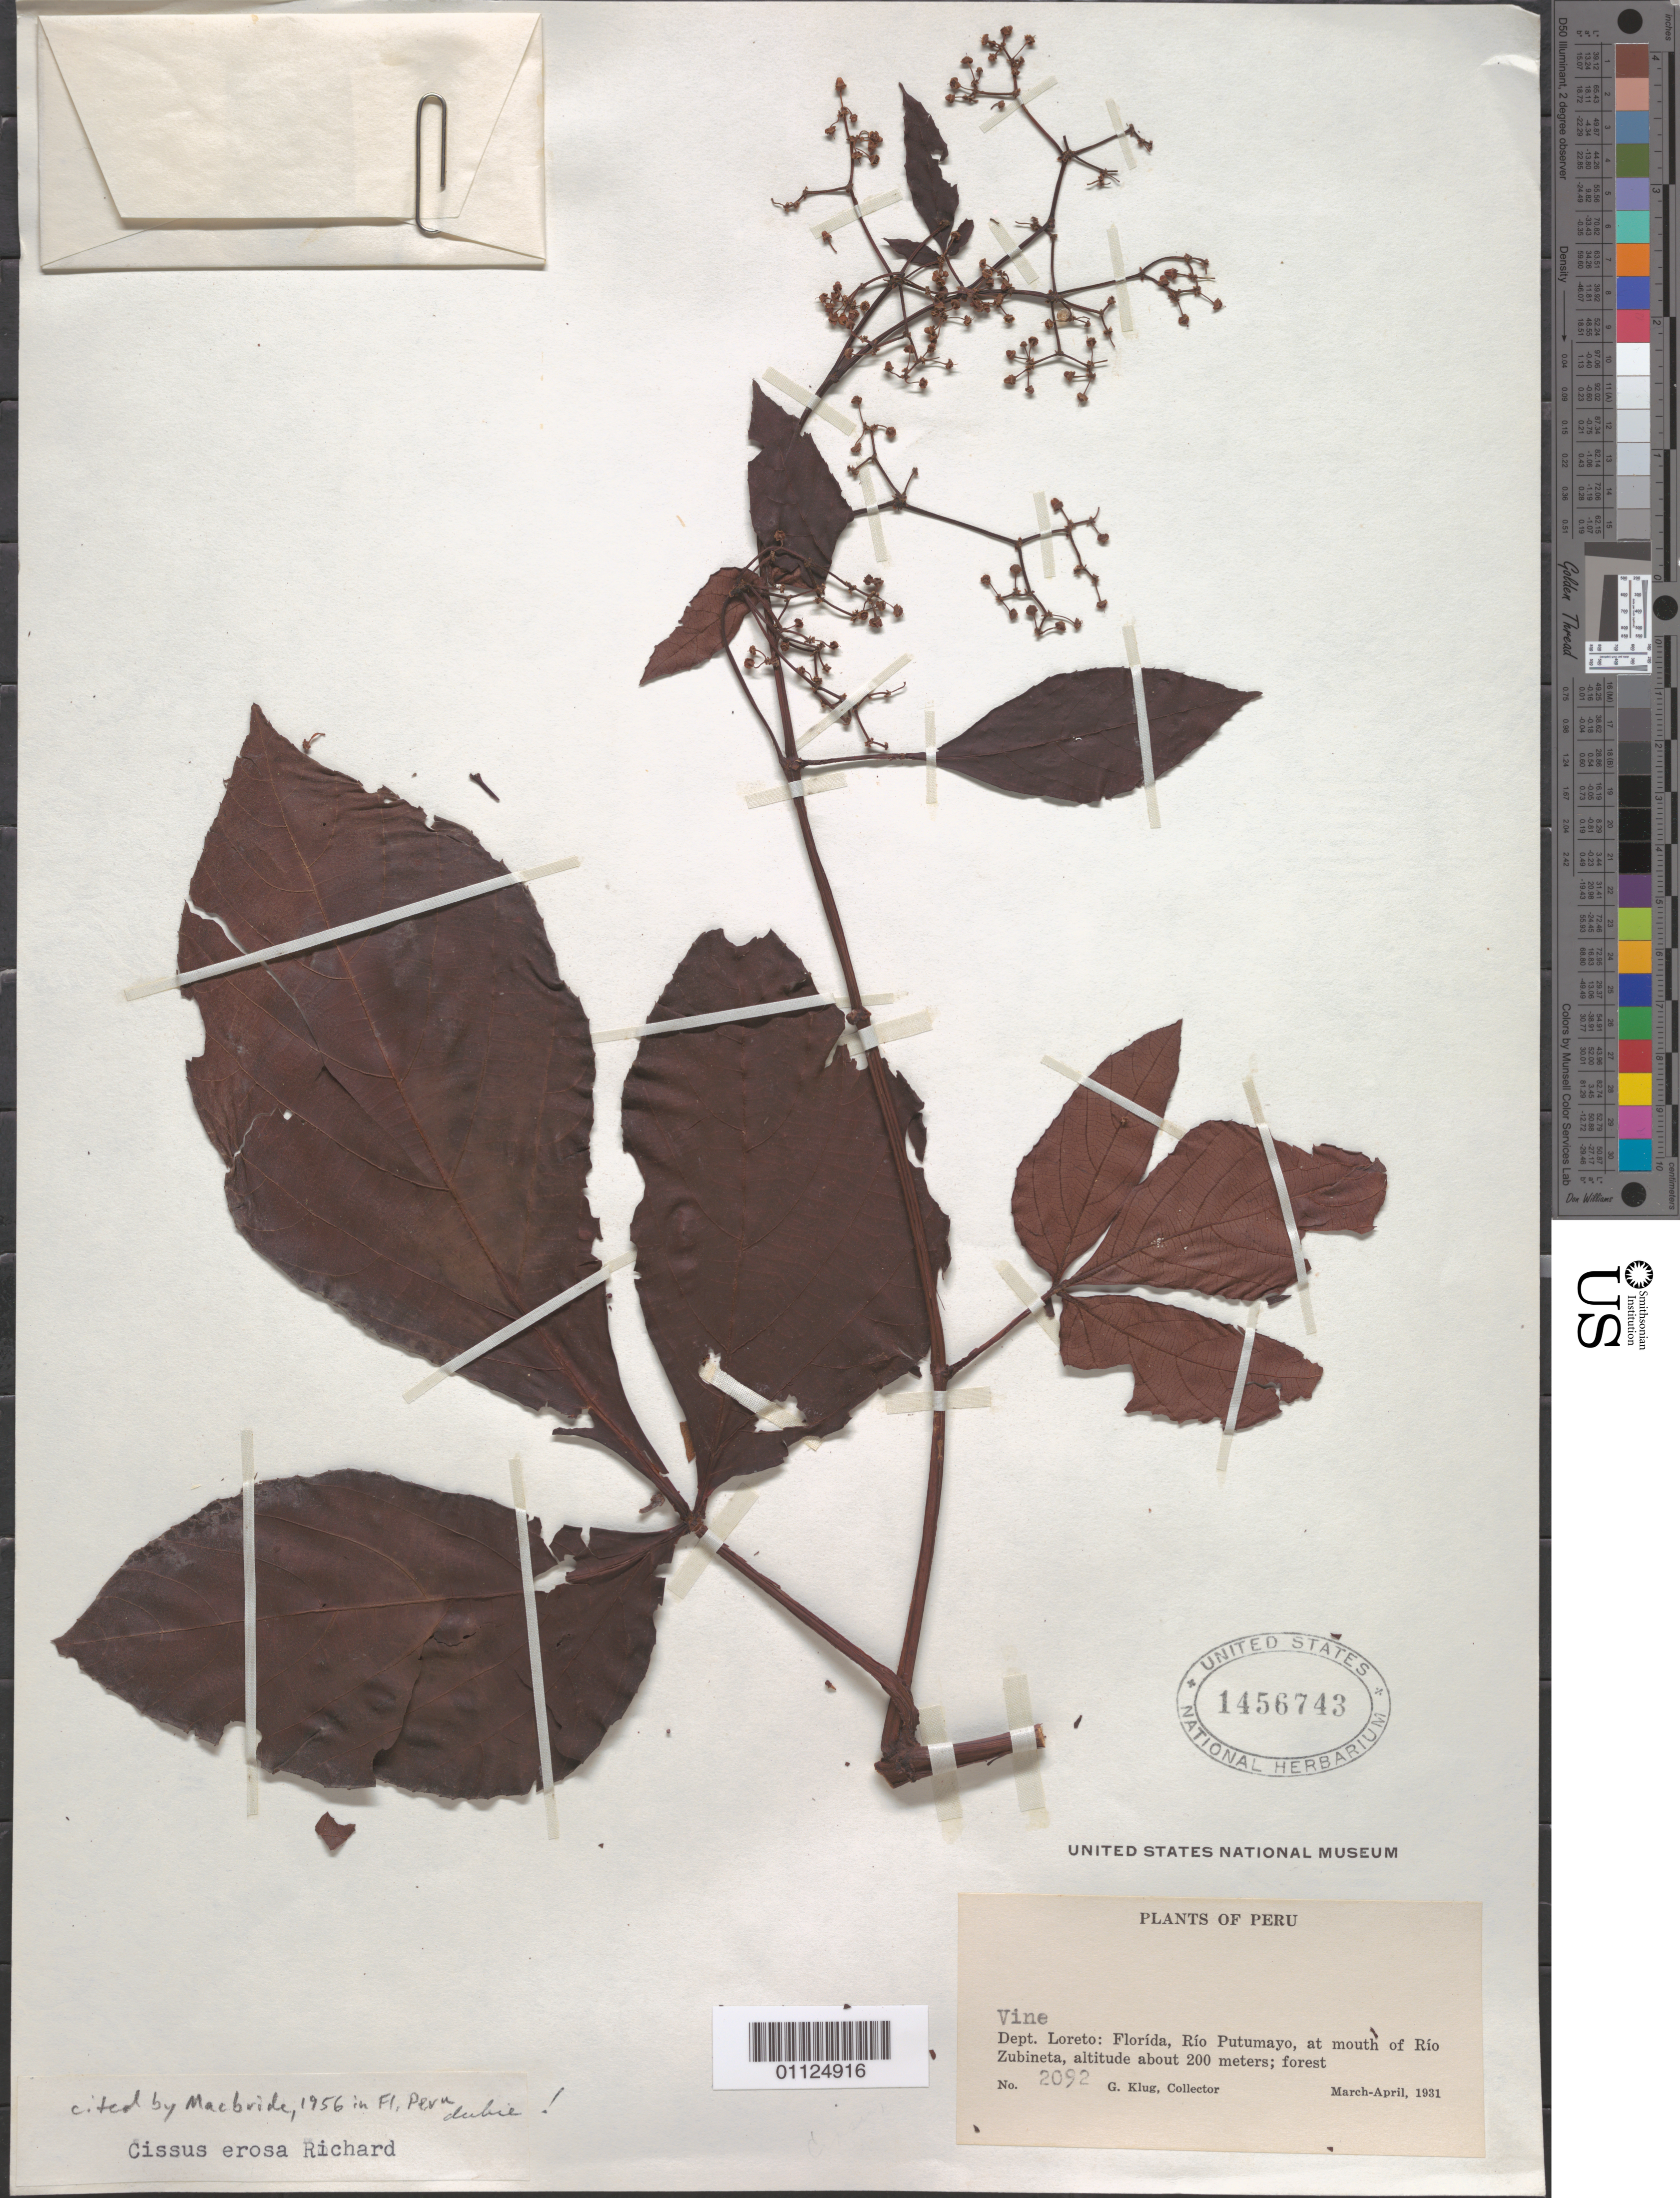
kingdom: Plantae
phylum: Tracheophyta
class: Magnoliopsida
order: Vitales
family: Vitaceae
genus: Cissus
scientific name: Cissus erosa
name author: Rich.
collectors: G. Klug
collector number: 2092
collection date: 1931-03/1931-04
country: Peru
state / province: Loreto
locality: Florida, Rio Putumayo, at mouth of Rio Zubineta.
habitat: Forest. Vine.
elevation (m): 200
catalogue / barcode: US 1456743